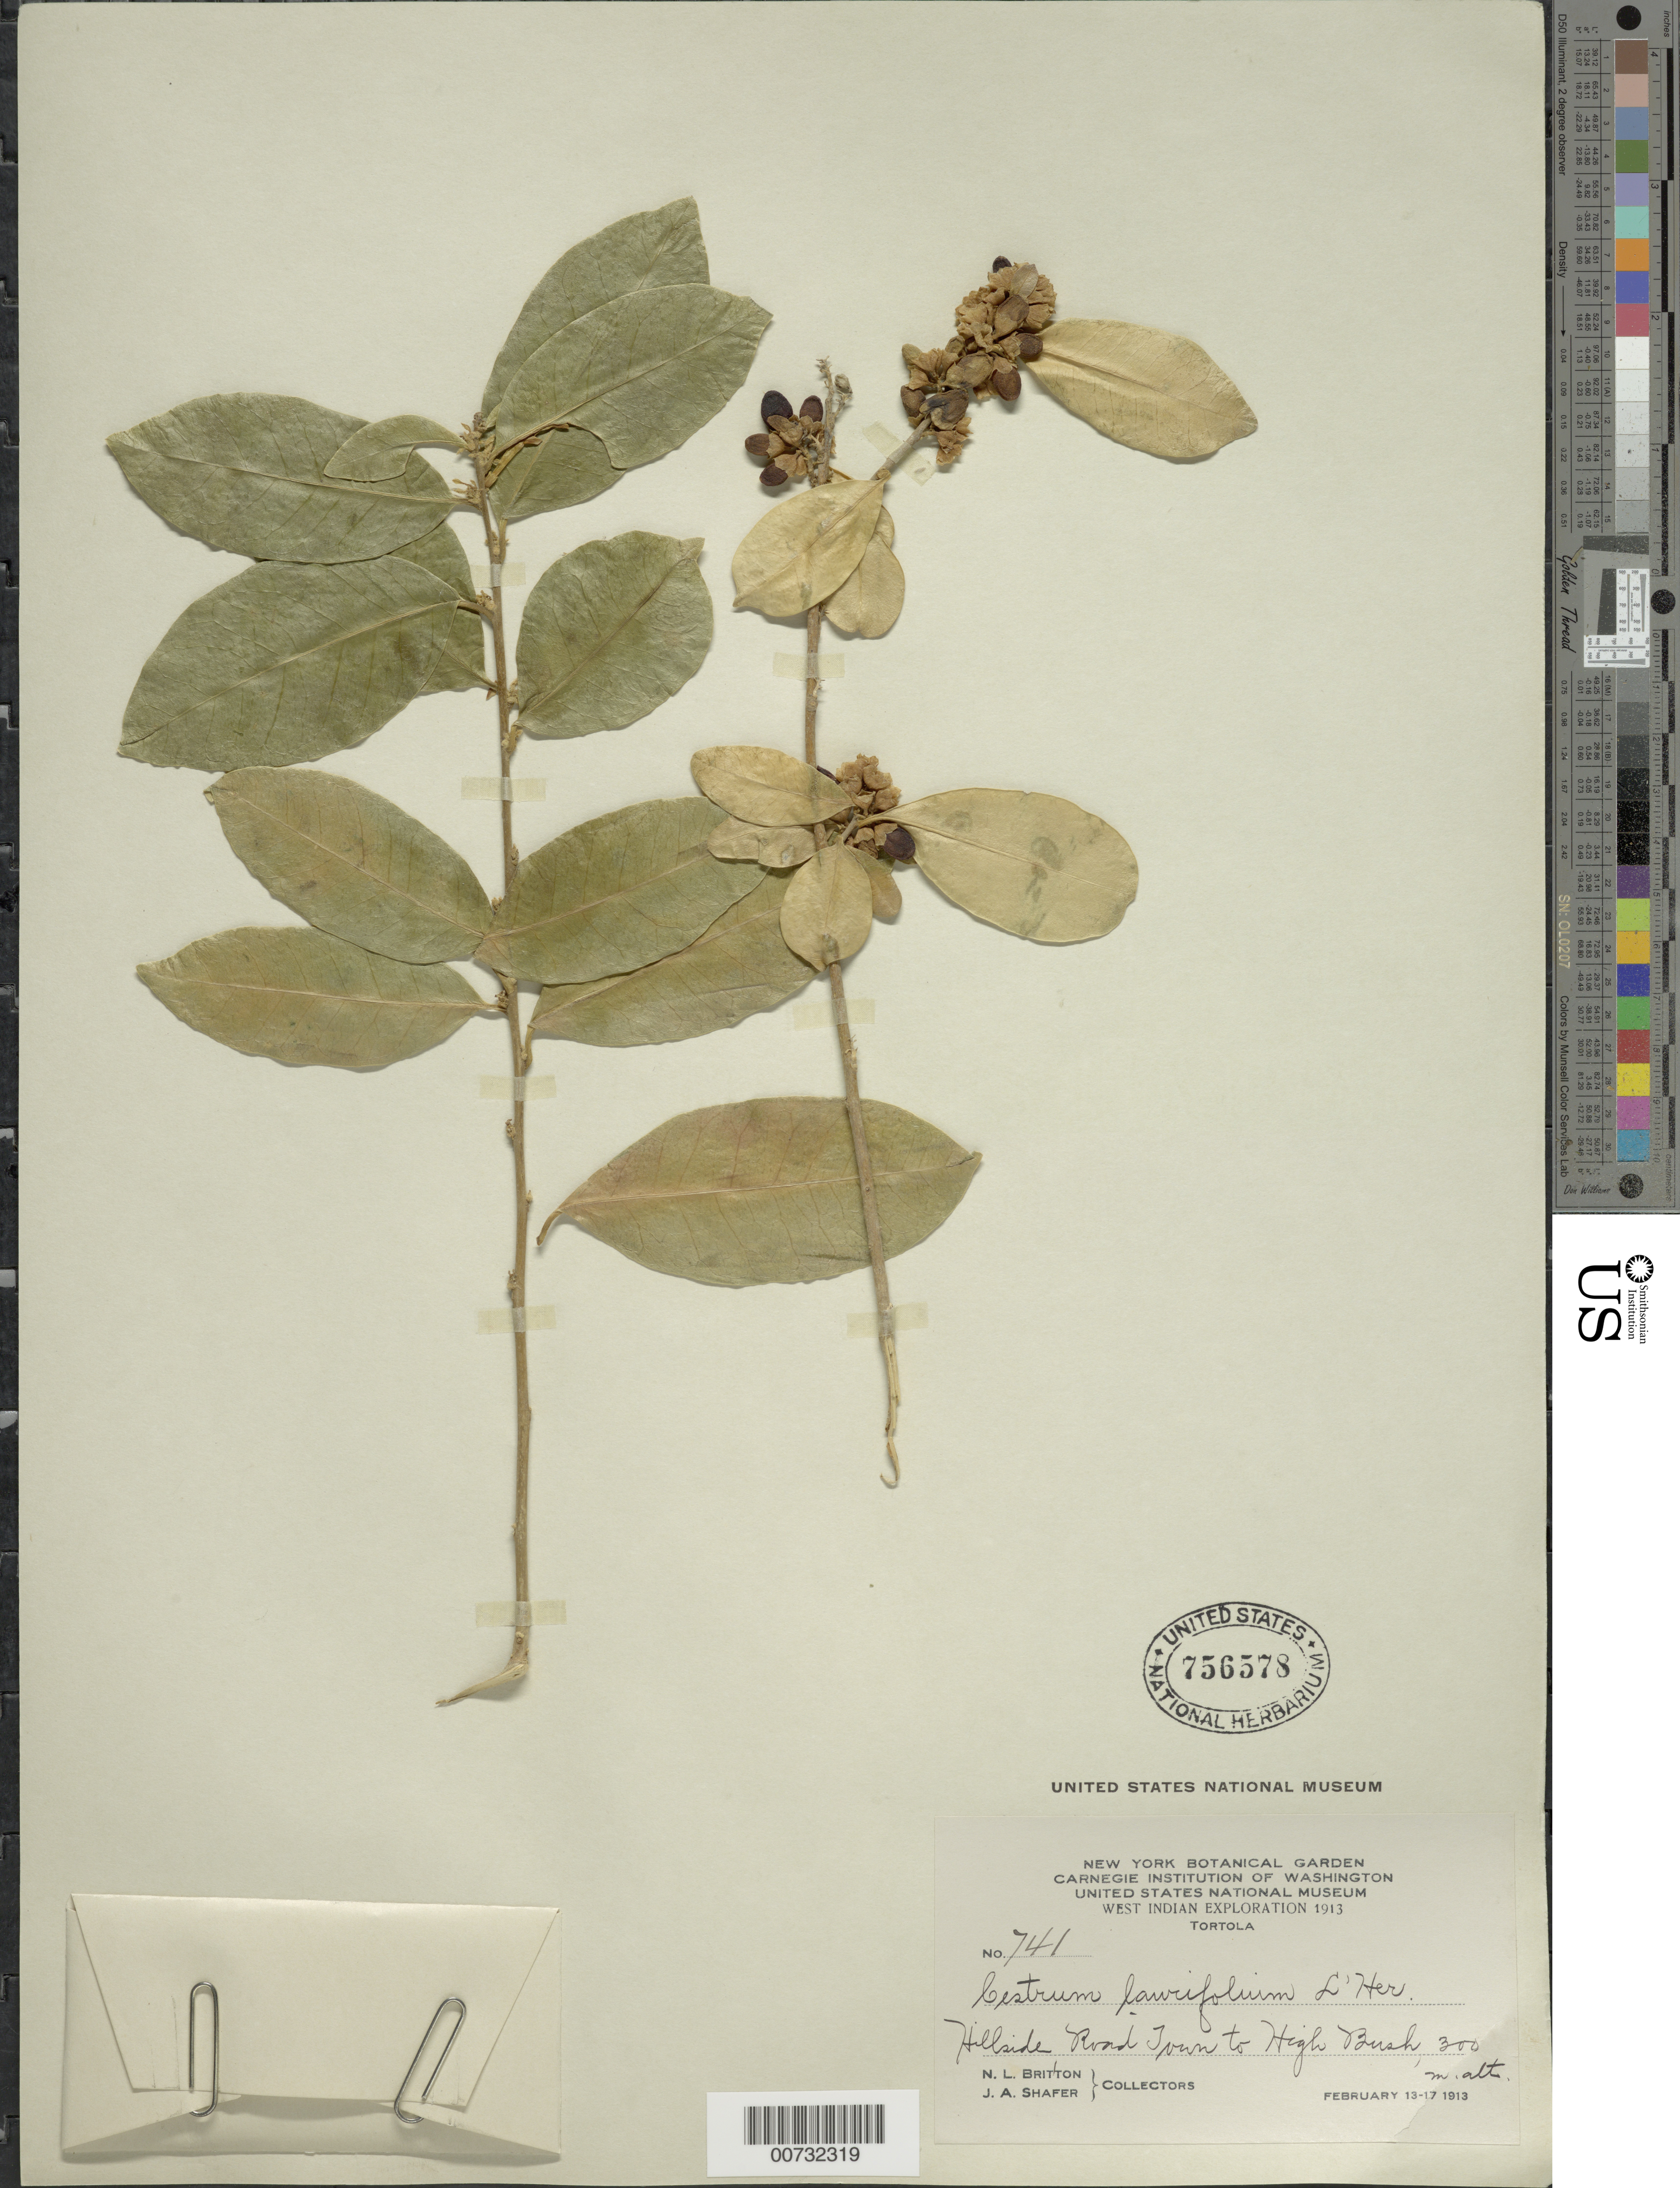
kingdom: Plantae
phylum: Tracheophyta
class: Magnoliopsida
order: Solanales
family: Solanaceae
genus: Cestrum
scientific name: Cestrum laurifolium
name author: L'Hér.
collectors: N. Britton & J. A. Shafer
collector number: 741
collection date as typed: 13 Feb 1913 to 17 Feb 1913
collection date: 1913-02-13/1913-02-17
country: British Virgin Islands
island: Tortola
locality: Road Town to High Bush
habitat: Hillside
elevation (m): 300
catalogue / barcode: US 756578